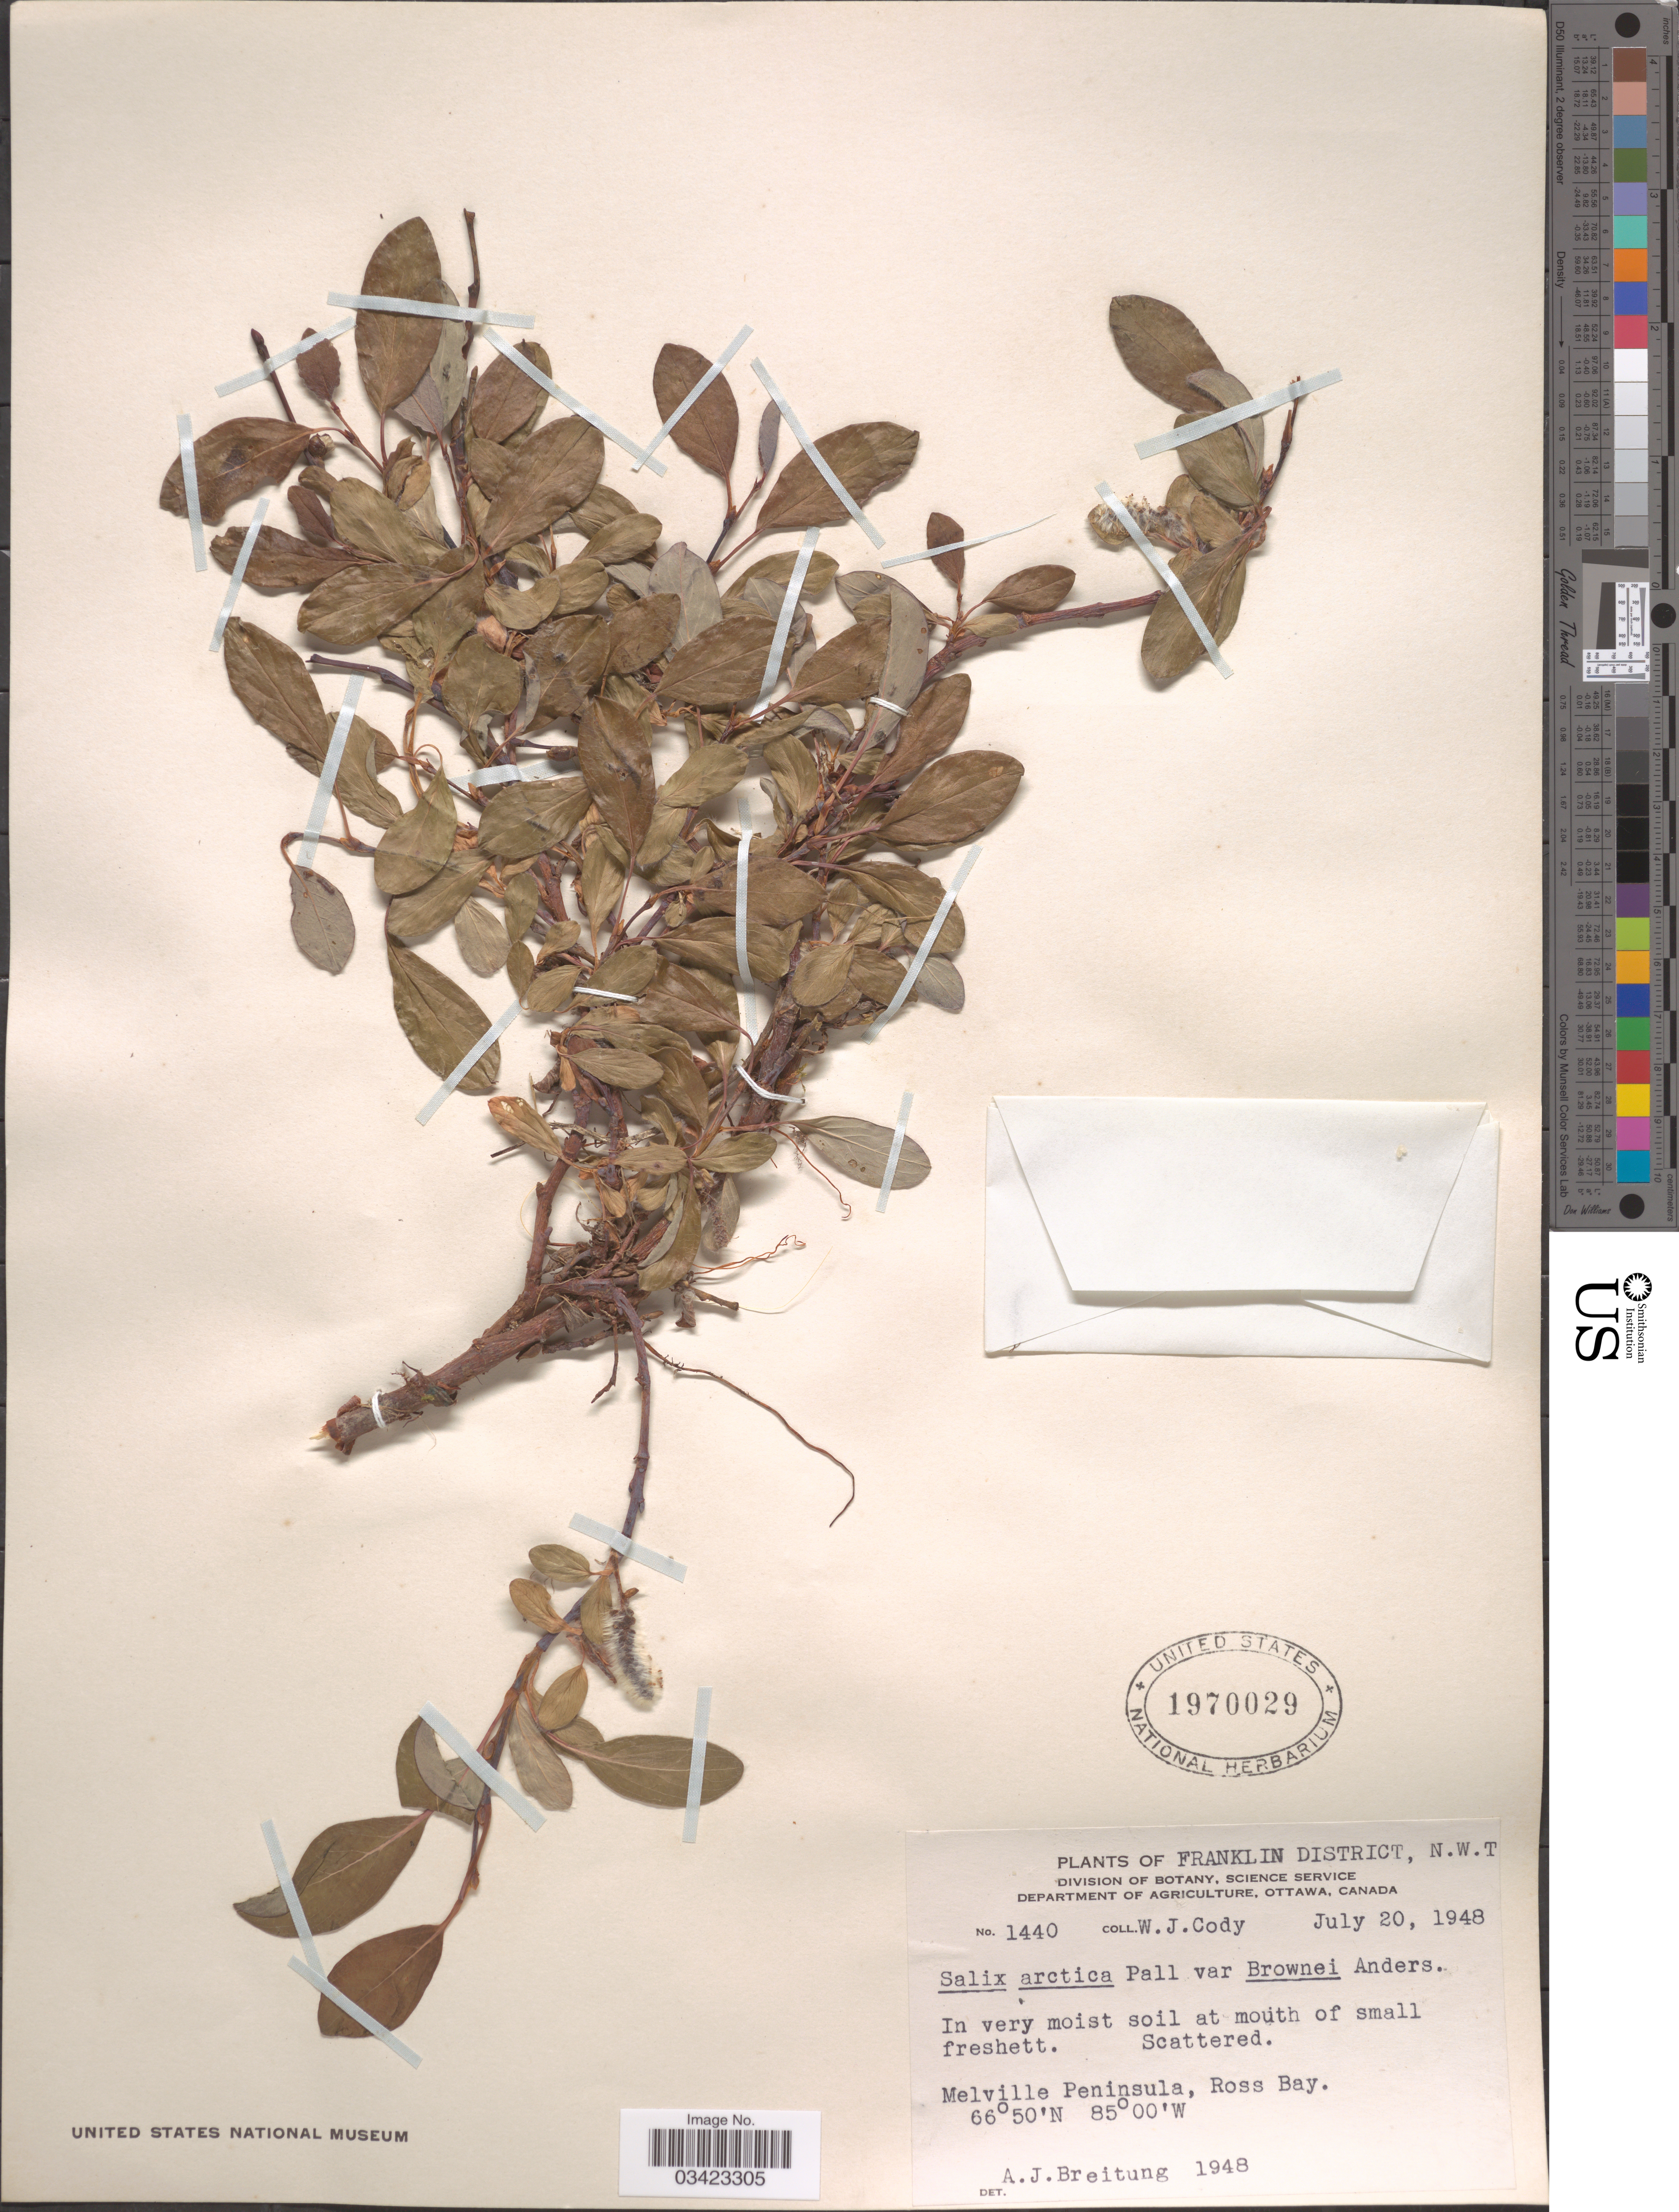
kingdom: Plantae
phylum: Tracheophyta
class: Magnoliopsida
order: Malpighiales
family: Salicaceae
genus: Salix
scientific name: Salix arctica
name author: Pall.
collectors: W. Cody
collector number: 1440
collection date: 1948-07-20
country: Canada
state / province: Northwest Territories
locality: Franklin District. Melville Peninsula, Ross Bay.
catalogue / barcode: US 1970029